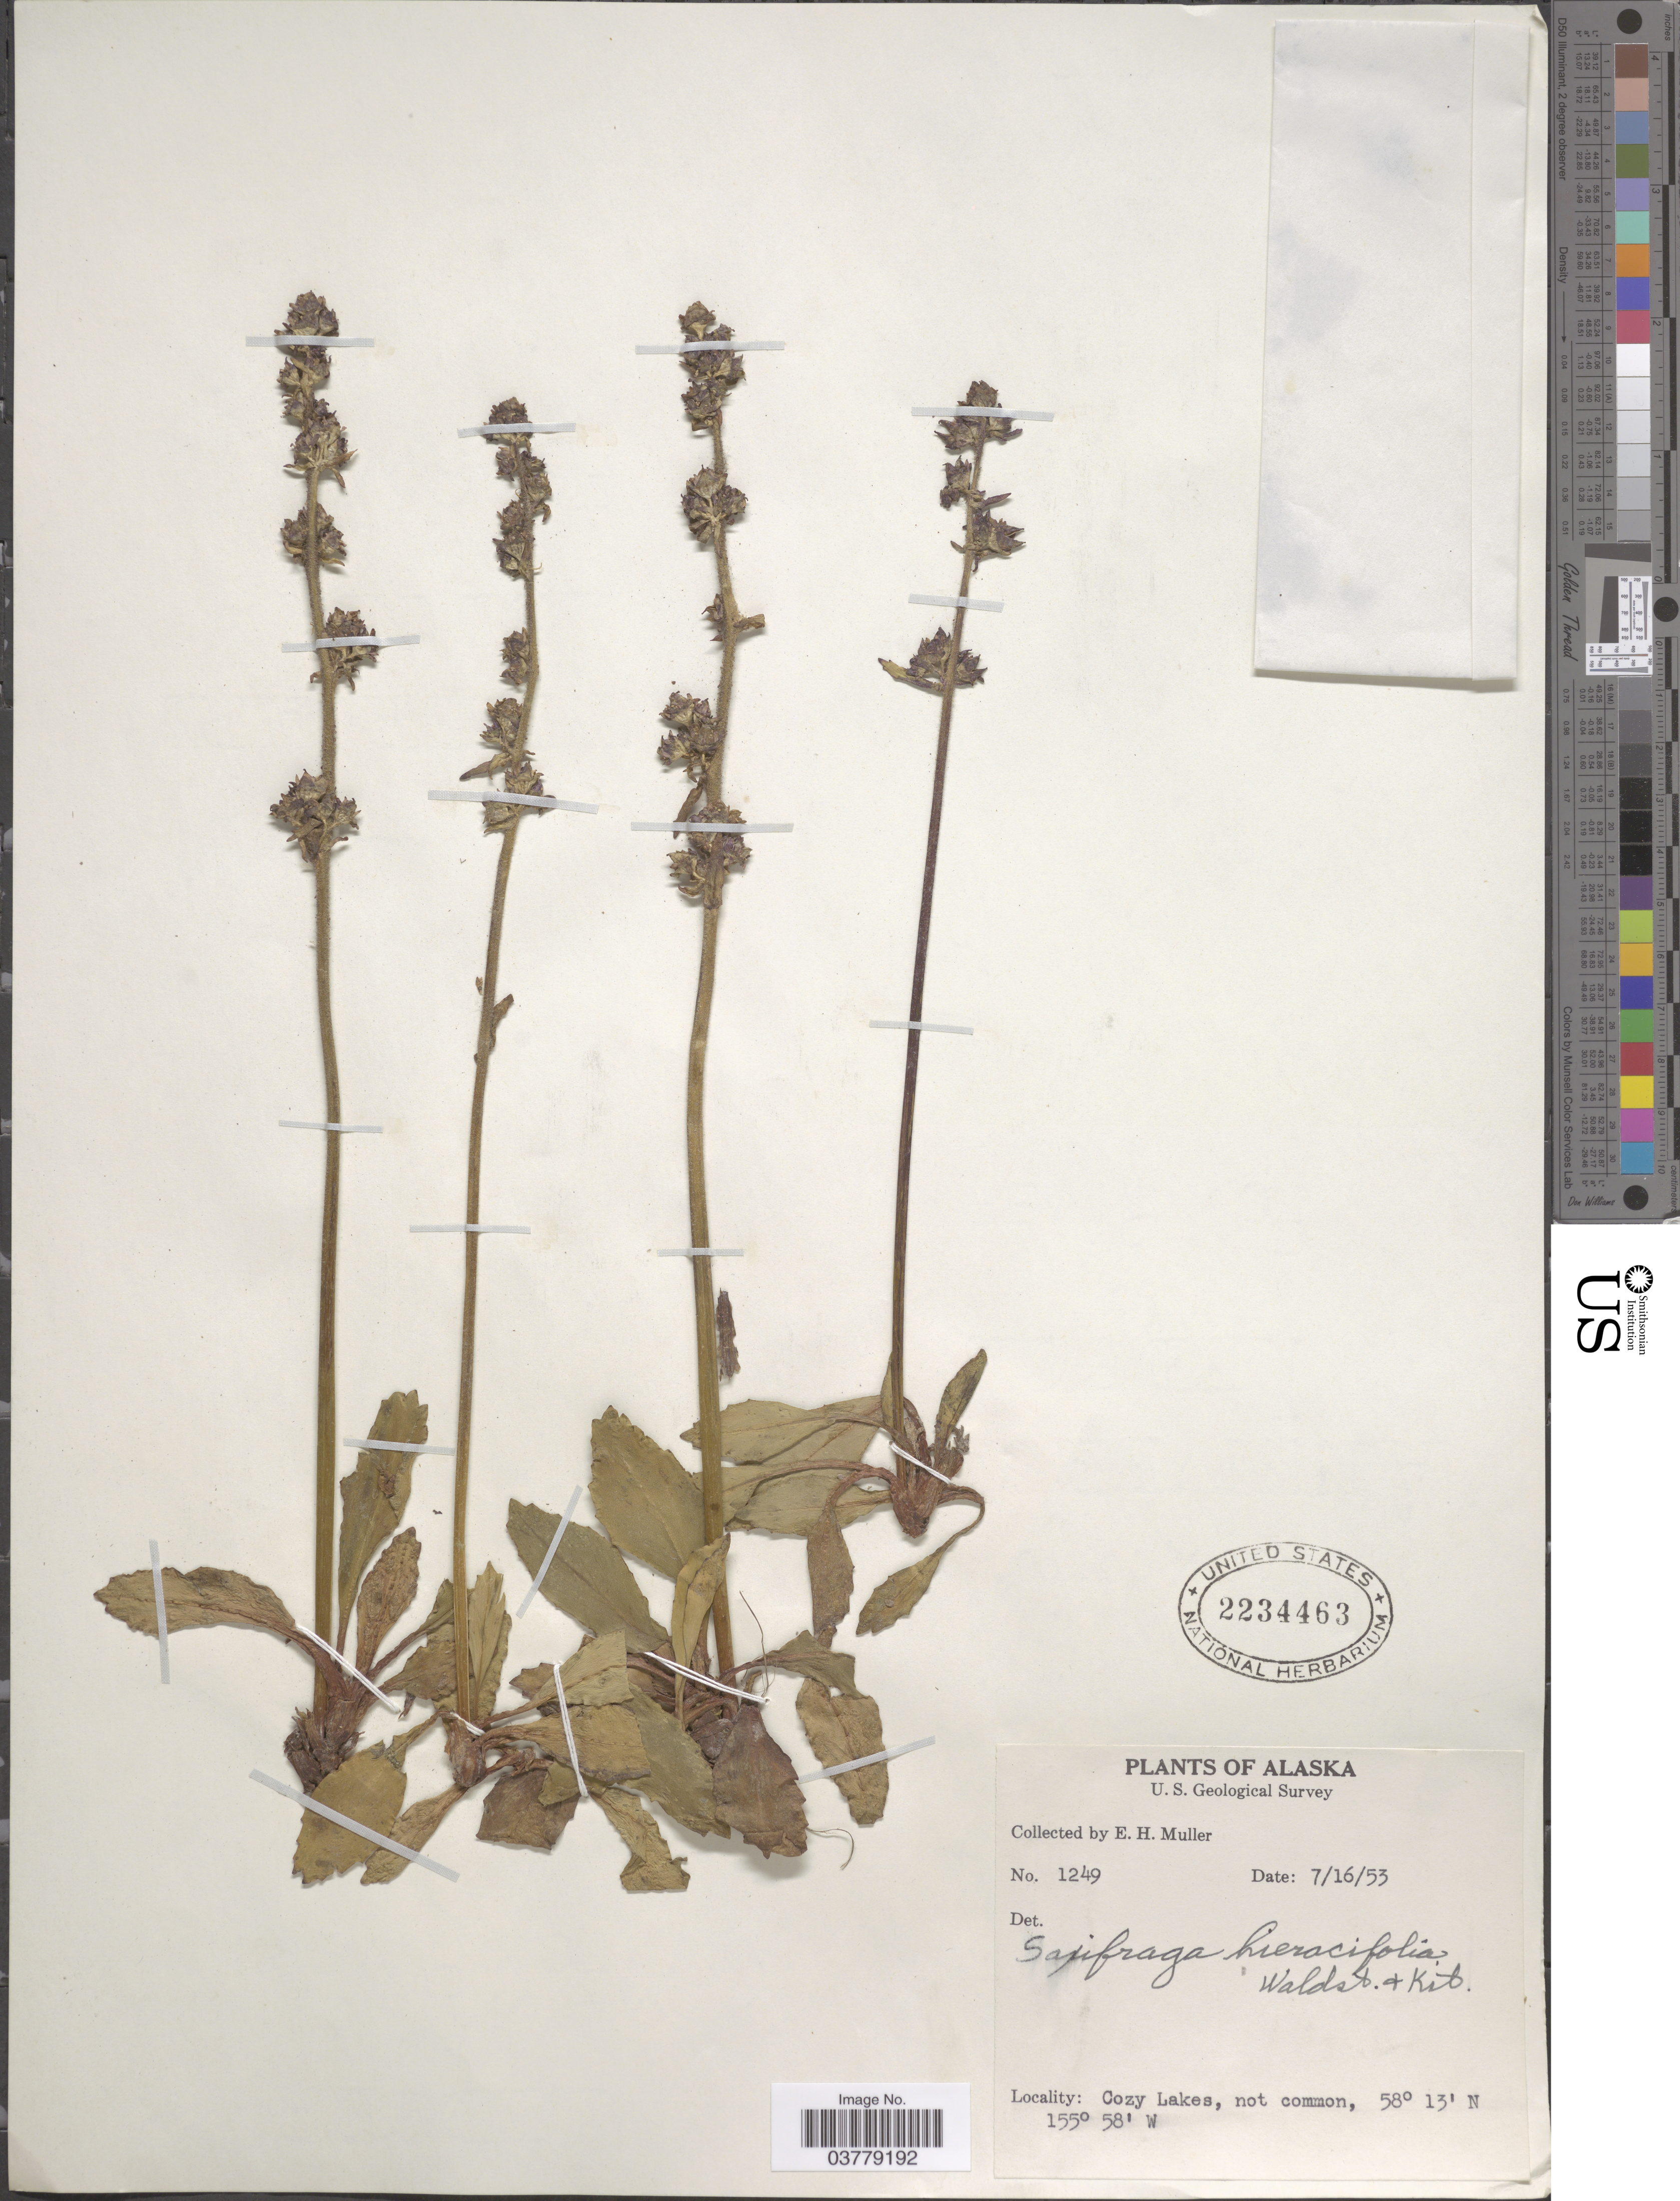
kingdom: Plantae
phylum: Tracheophyta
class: Magnoliopsida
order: Saxifragales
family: Saxifragaceae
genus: Micranthes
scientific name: Micranthes hieraciifolia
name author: (Waldst. & Kit. ex Willd.) Haw.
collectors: E. H. Muller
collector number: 1249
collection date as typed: Transcribed d/m/y: 16/7/53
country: United States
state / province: Alaska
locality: Cozy Lakes.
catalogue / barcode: US 2234463